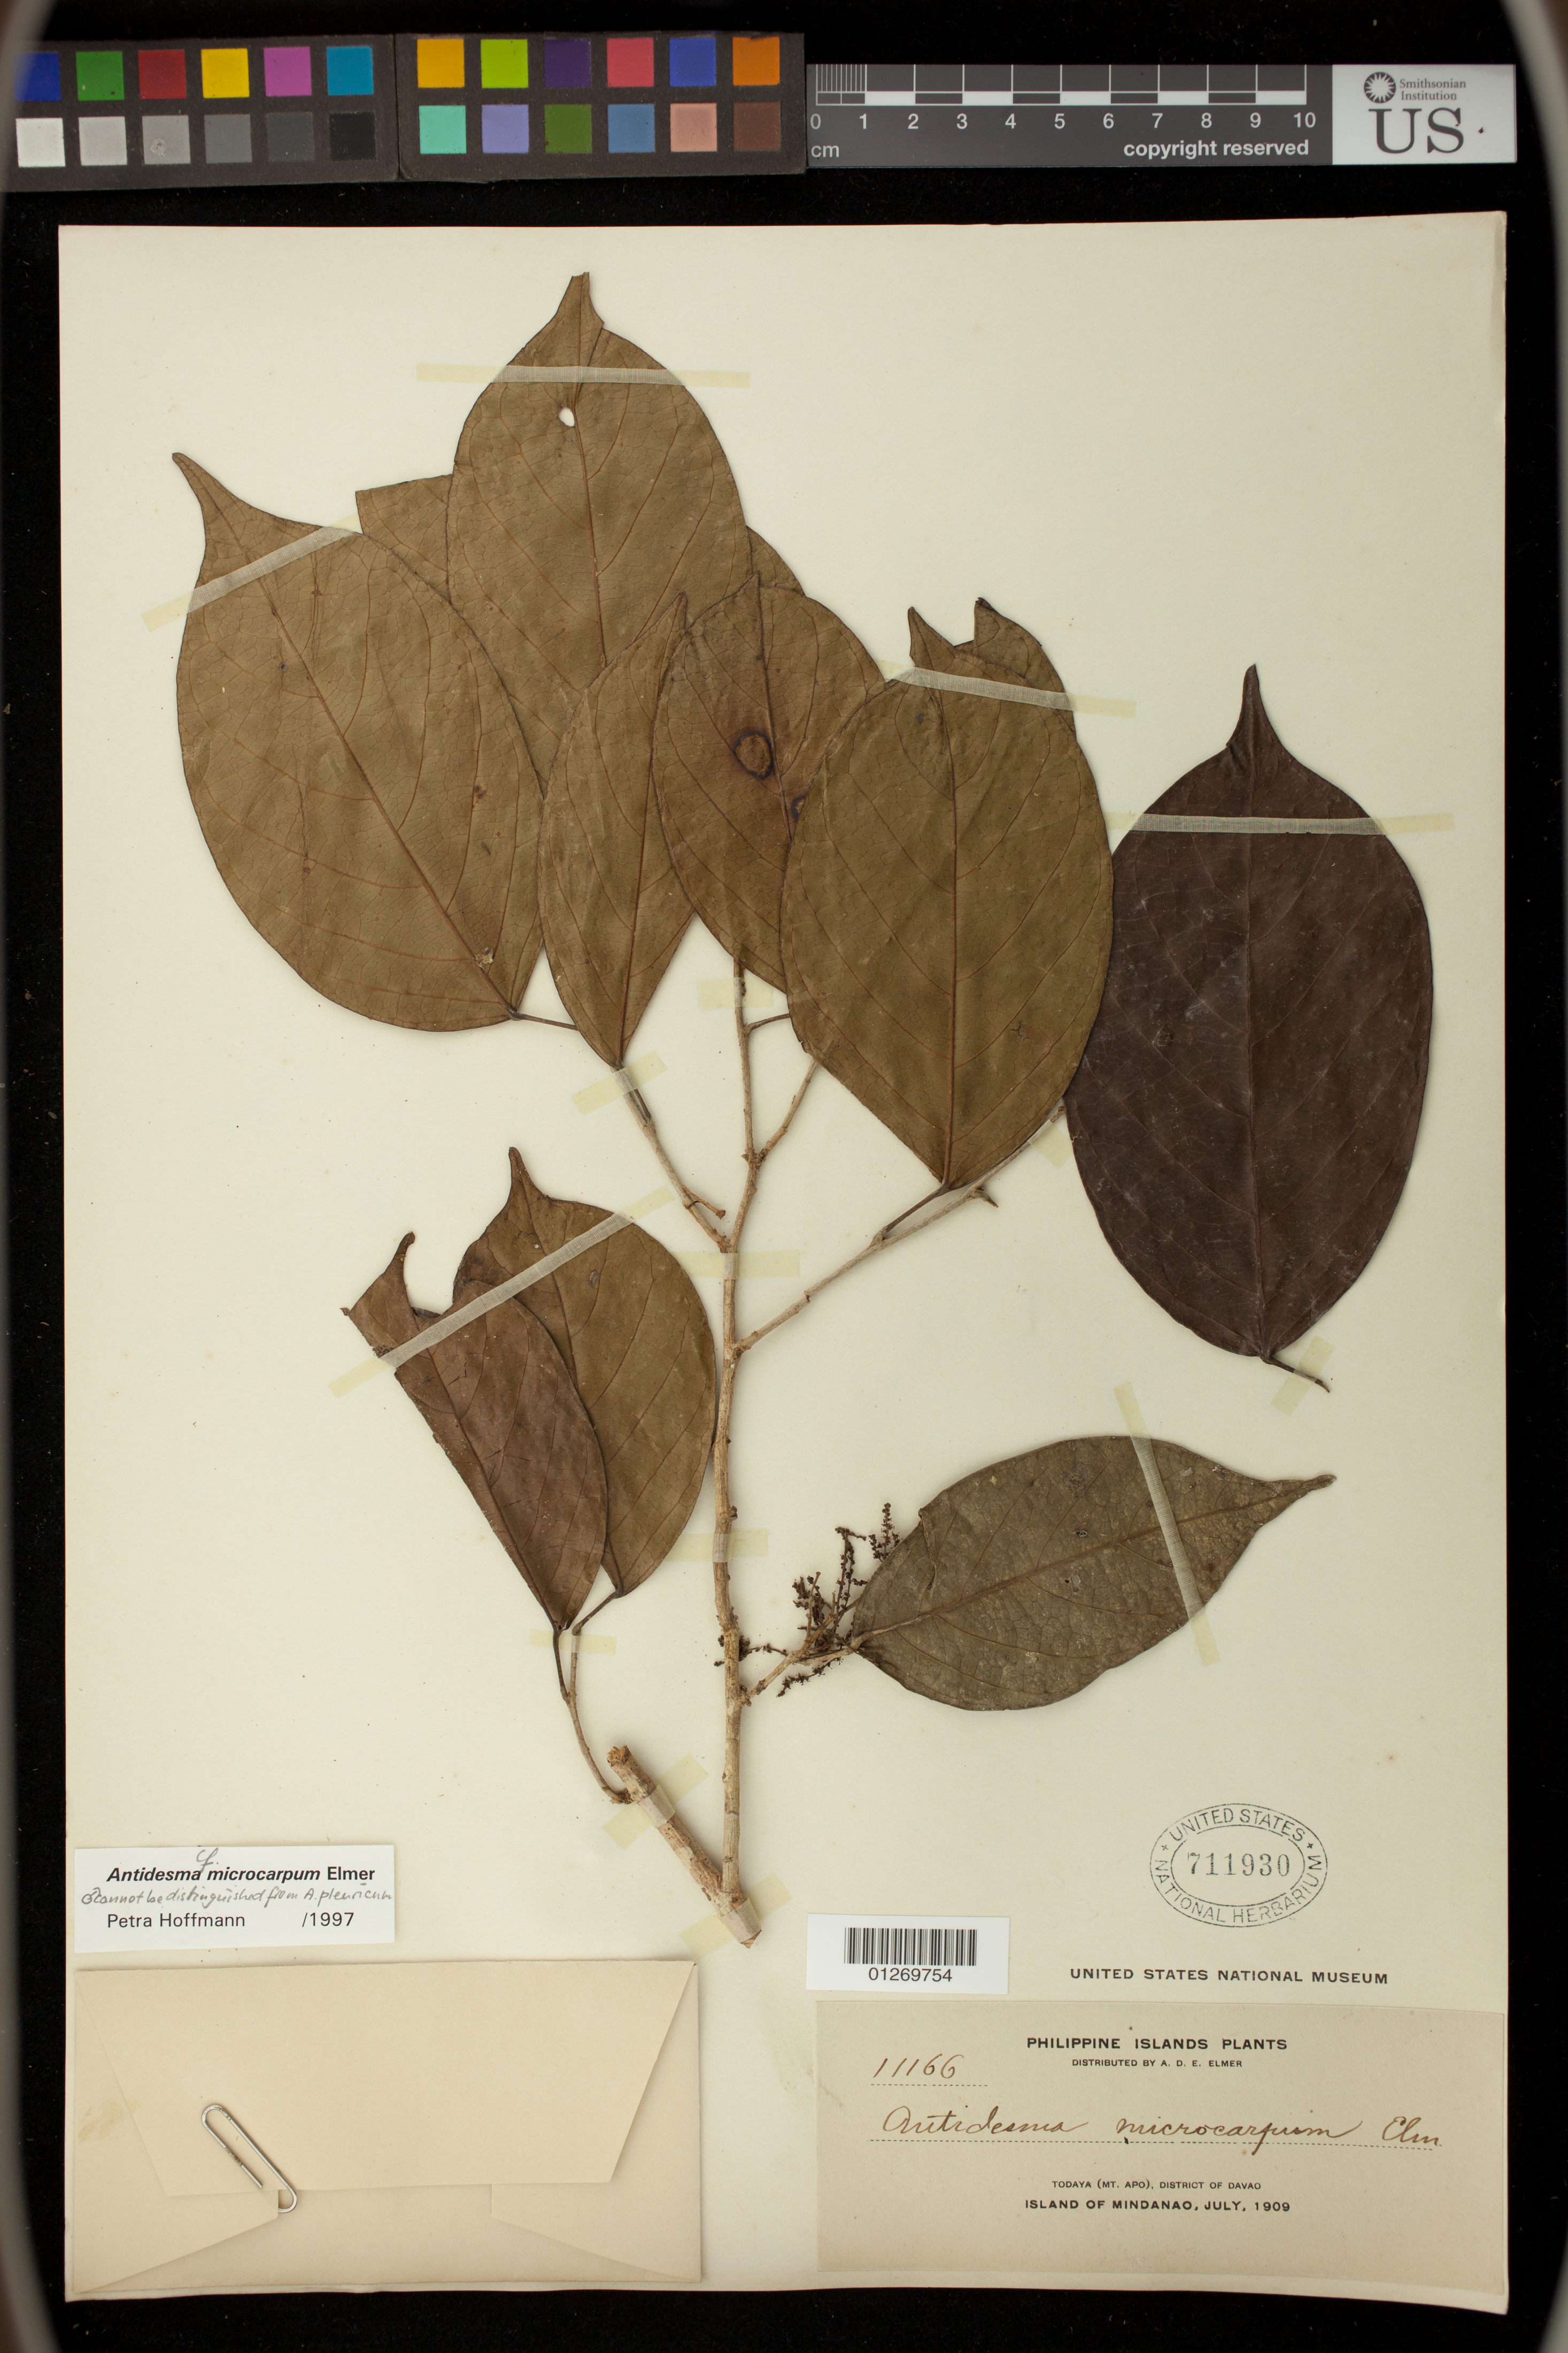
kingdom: Plantae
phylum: Tracheophyta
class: Magnoliopsida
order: Malpighiales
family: Phyllanthaceae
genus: Antidesma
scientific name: Antidesma microcarpum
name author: Elmer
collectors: A. D. E. Elmer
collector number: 11166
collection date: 1909-07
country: Philippines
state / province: Davao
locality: Todaya (Mt. Apo)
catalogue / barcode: US 711930